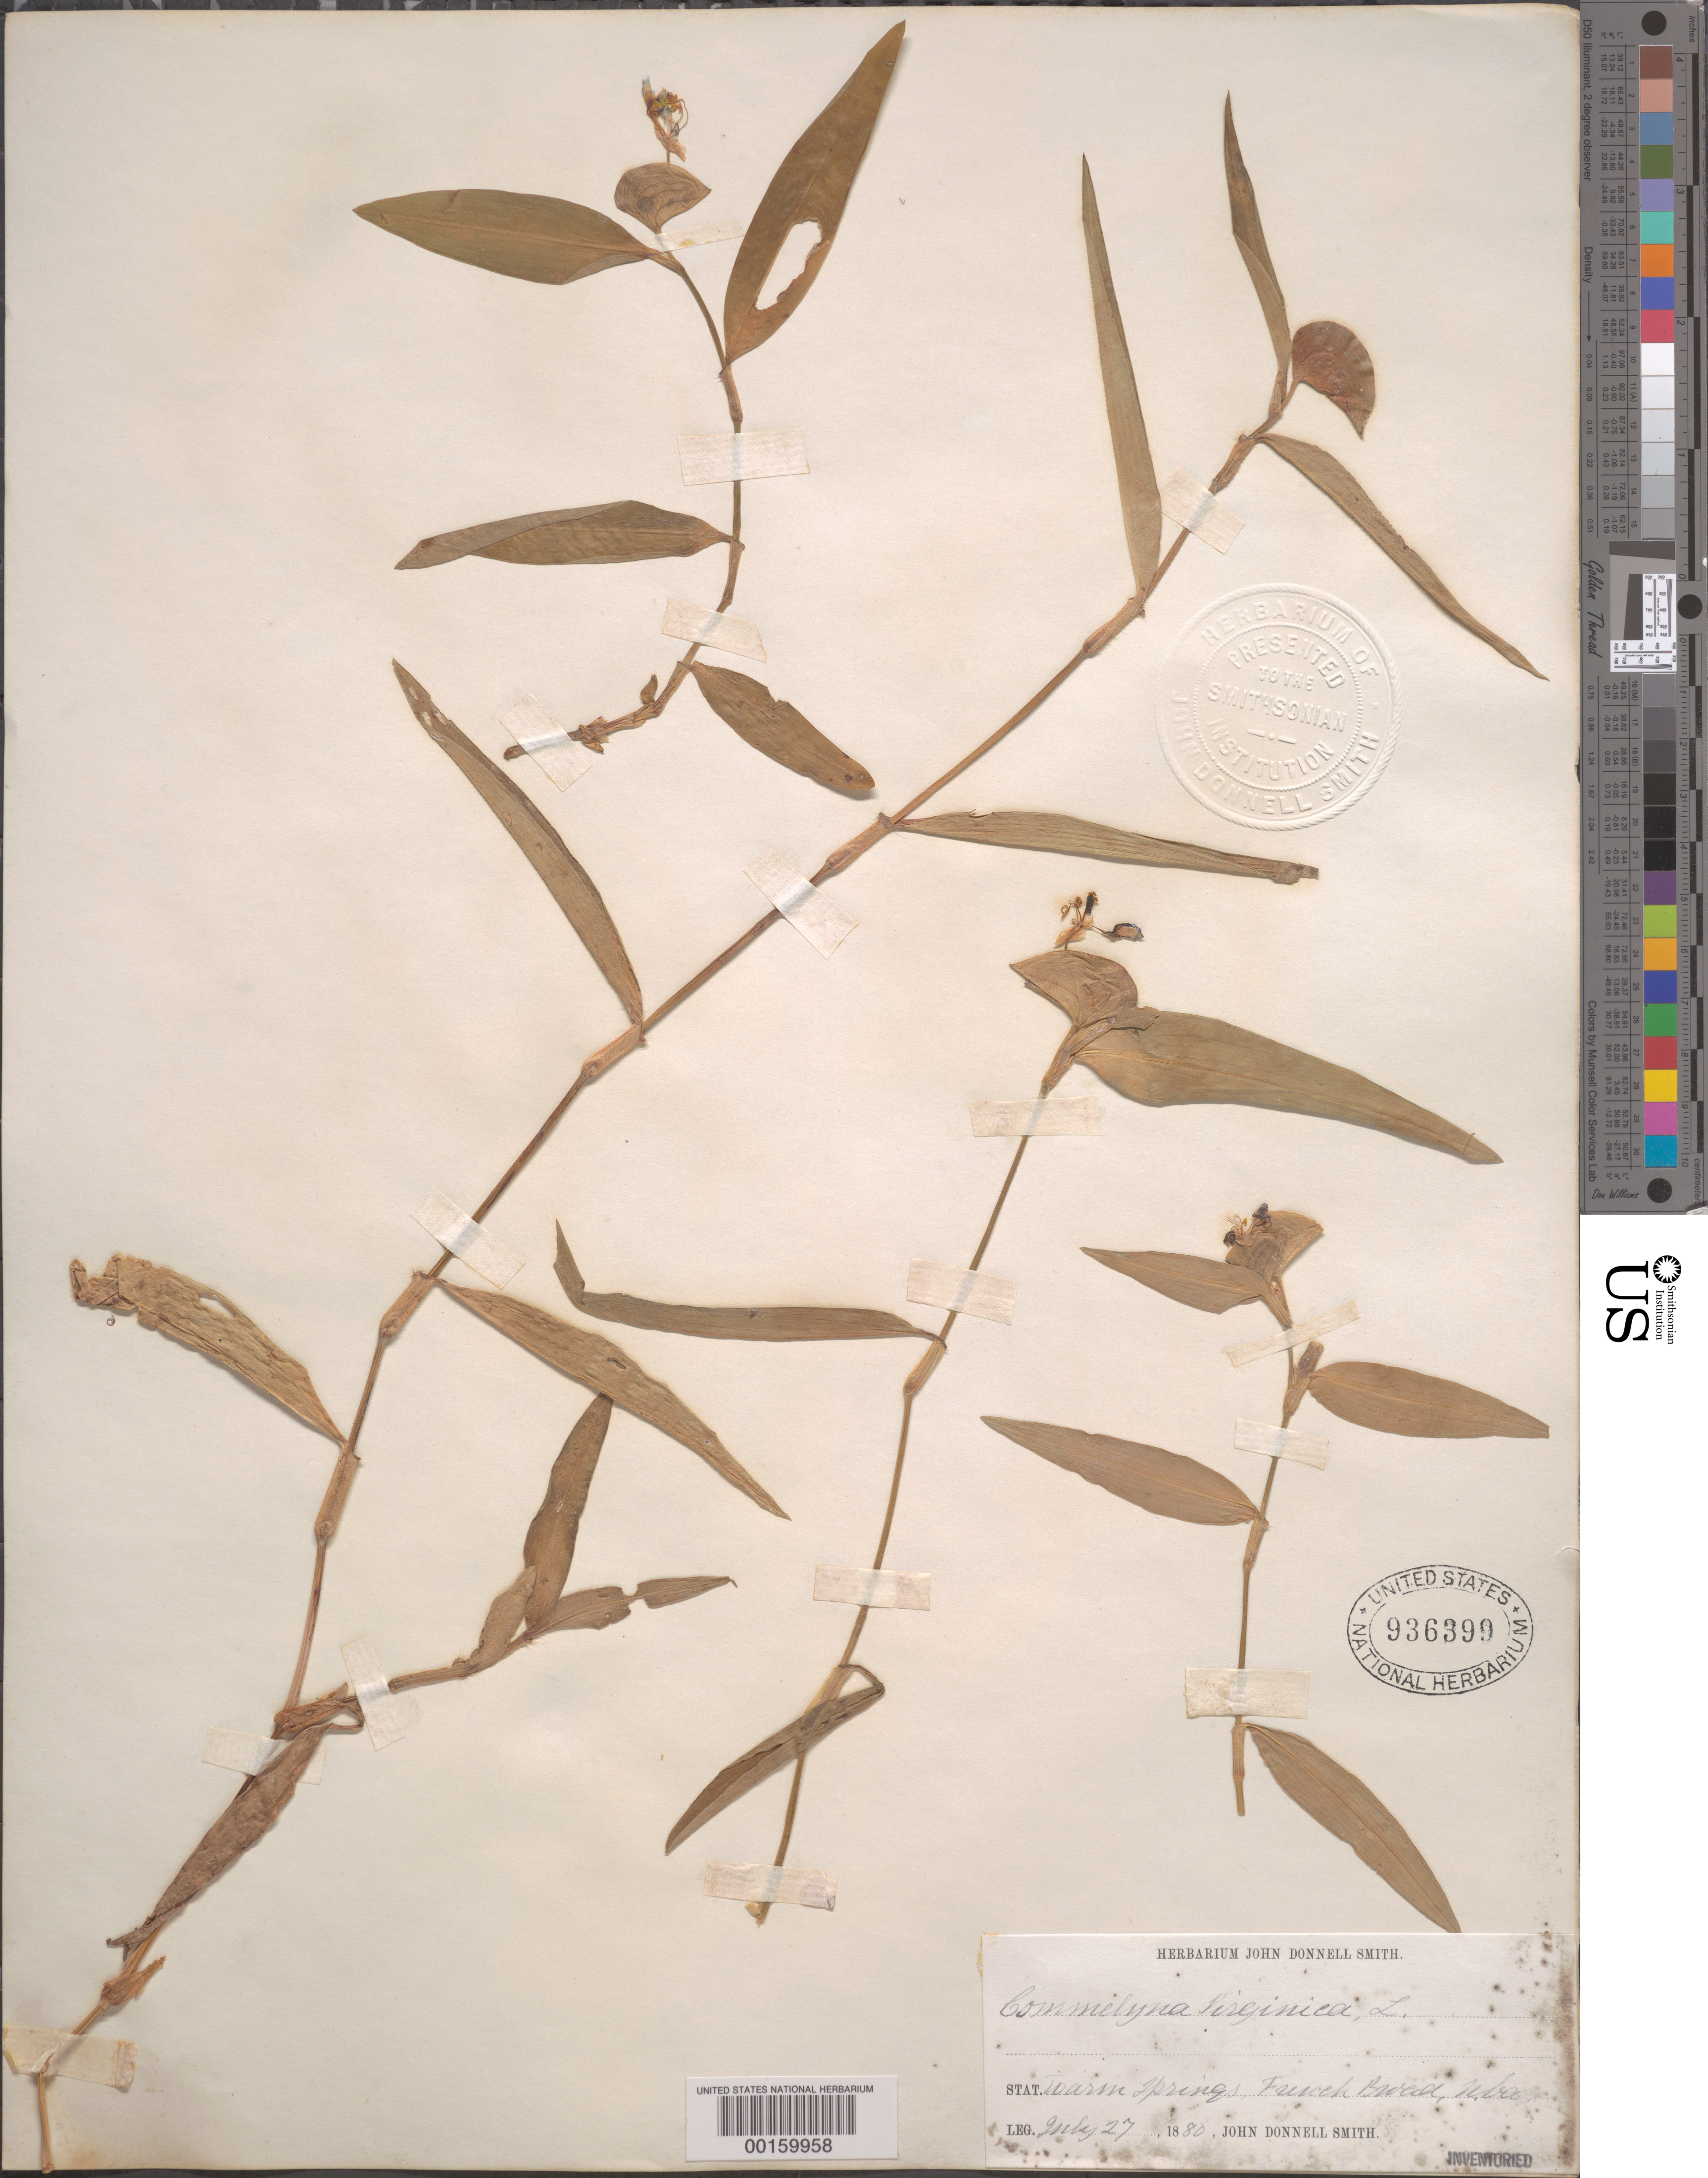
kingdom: Plantae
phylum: Tracheophyta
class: Liliopsida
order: Commelinales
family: Commelinaceae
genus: Commelina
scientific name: Commelina erecta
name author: L.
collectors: J. Donnell Smith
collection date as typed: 27 Jul 1880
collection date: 1880-07-27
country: United States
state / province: Nebraska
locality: French broad river, warm springs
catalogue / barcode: US 936399